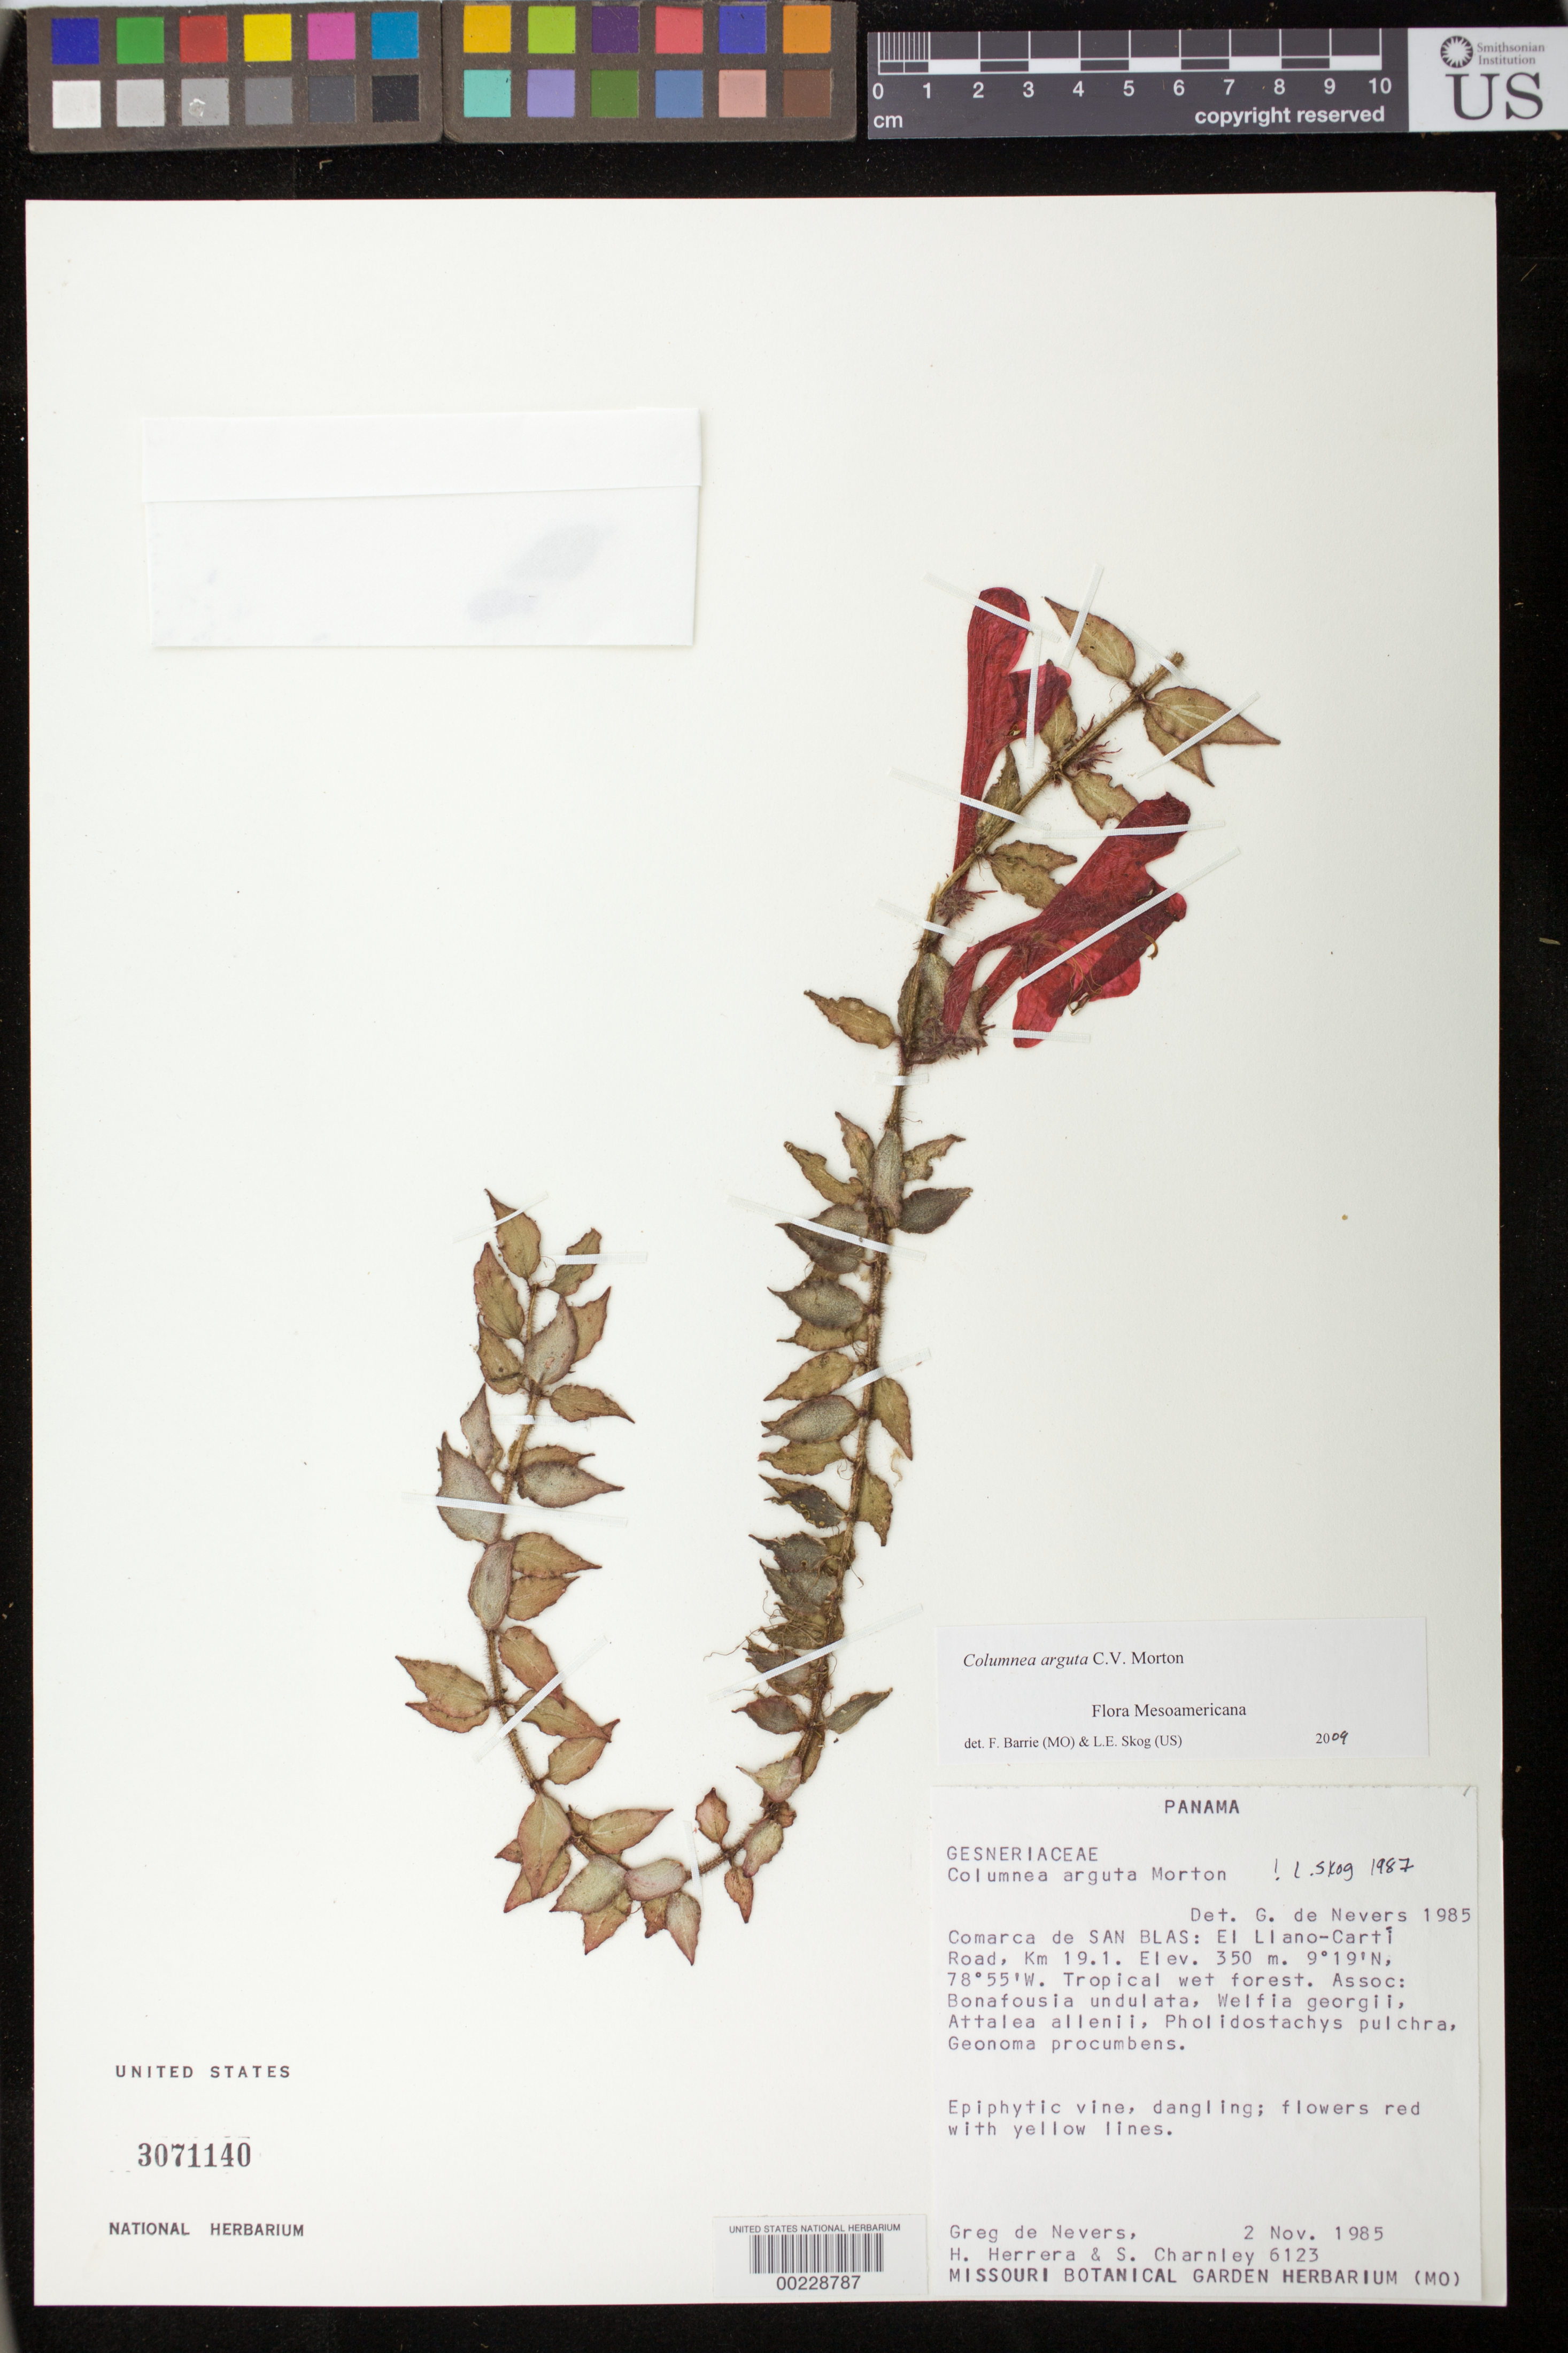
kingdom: Plantae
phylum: Tracheophyta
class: Magnoliopsida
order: Lamiales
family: Gesneriaceae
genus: Columnea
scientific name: Columnea arguta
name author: C.V. Morton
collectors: G. C. de Nevers & et al.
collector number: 6123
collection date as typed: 02 Nov 1985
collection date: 1985-11-02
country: Panama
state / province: Kuna Yala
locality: Prov. Comarca de San Blas, El Llano-Carti road, km 19.1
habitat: Tropical wet forest, assoc Bonafousia .., Welfia .., Attalea ...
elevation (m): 350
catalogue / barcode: US 3071140